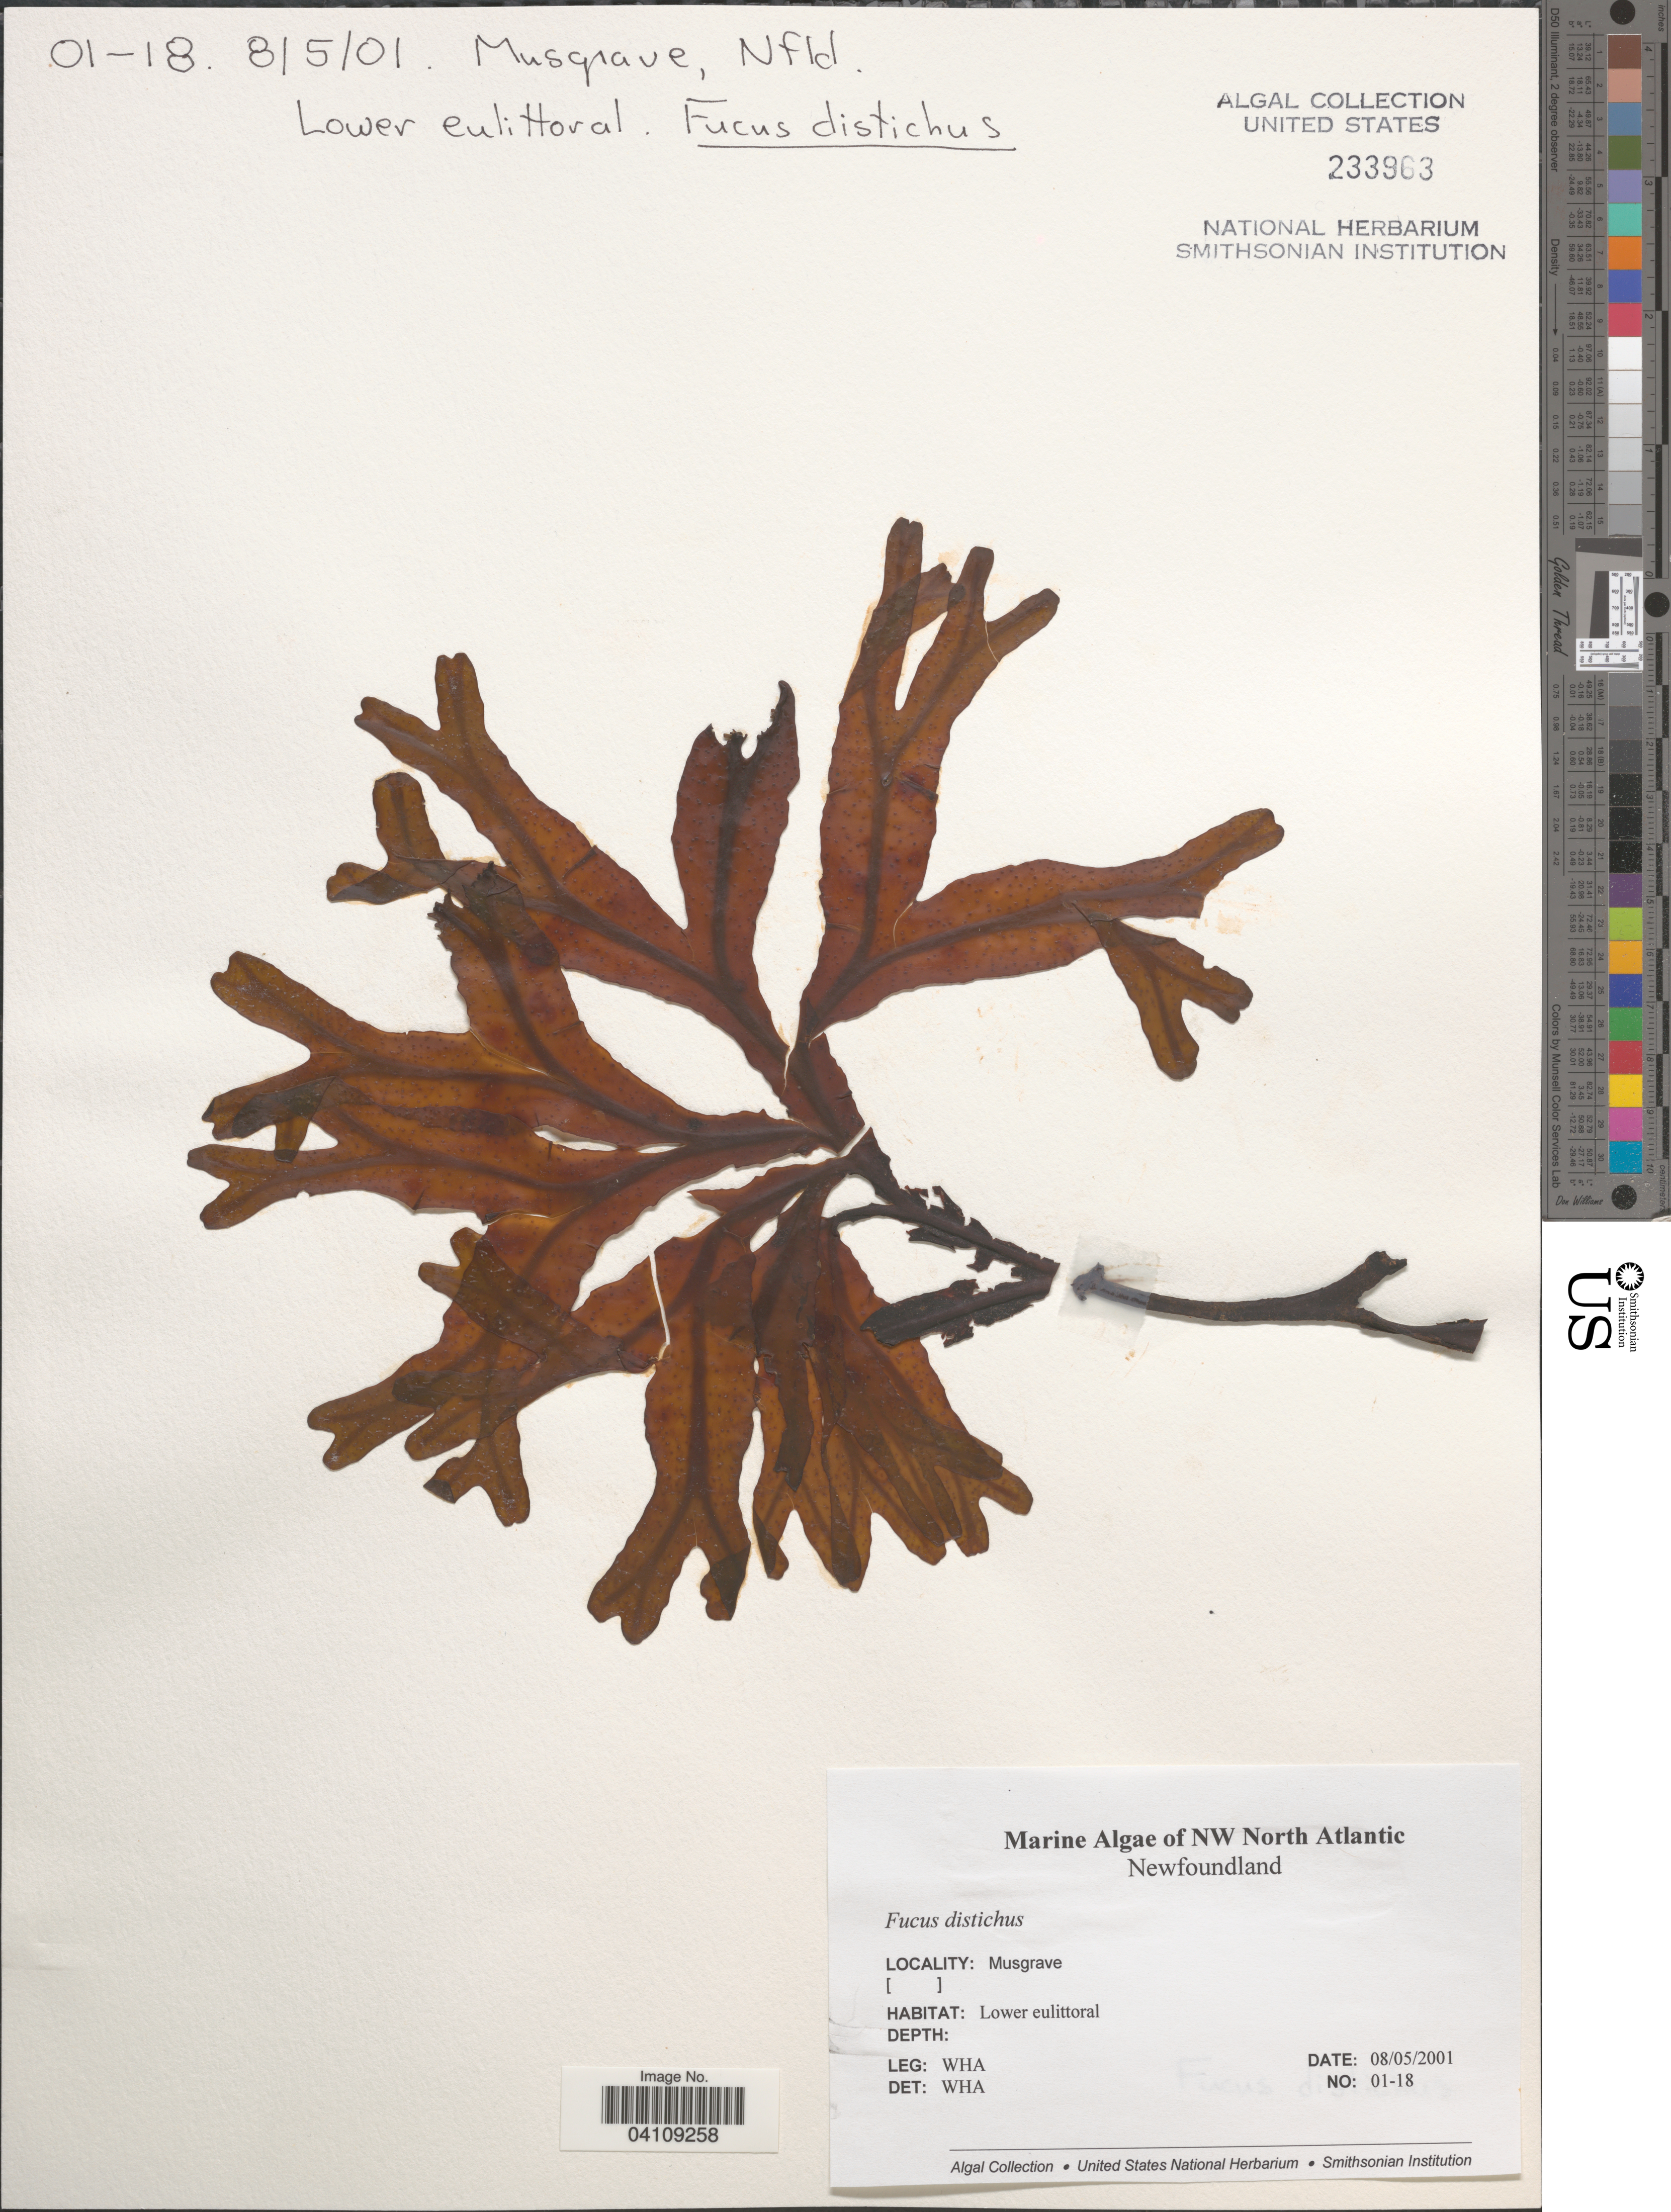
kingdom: Chromista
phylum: Ochrophyta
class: Phaeophyceae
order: Fucales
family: Fucaceae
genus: Fucus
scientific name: Fucus distichus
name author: L.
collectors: W. H. Adey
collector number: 01-18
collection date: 2001-08-05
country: Canada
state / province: Newfoundland and Labrador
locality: NW North Atlantic. Musgrave.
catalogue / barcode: US 233963